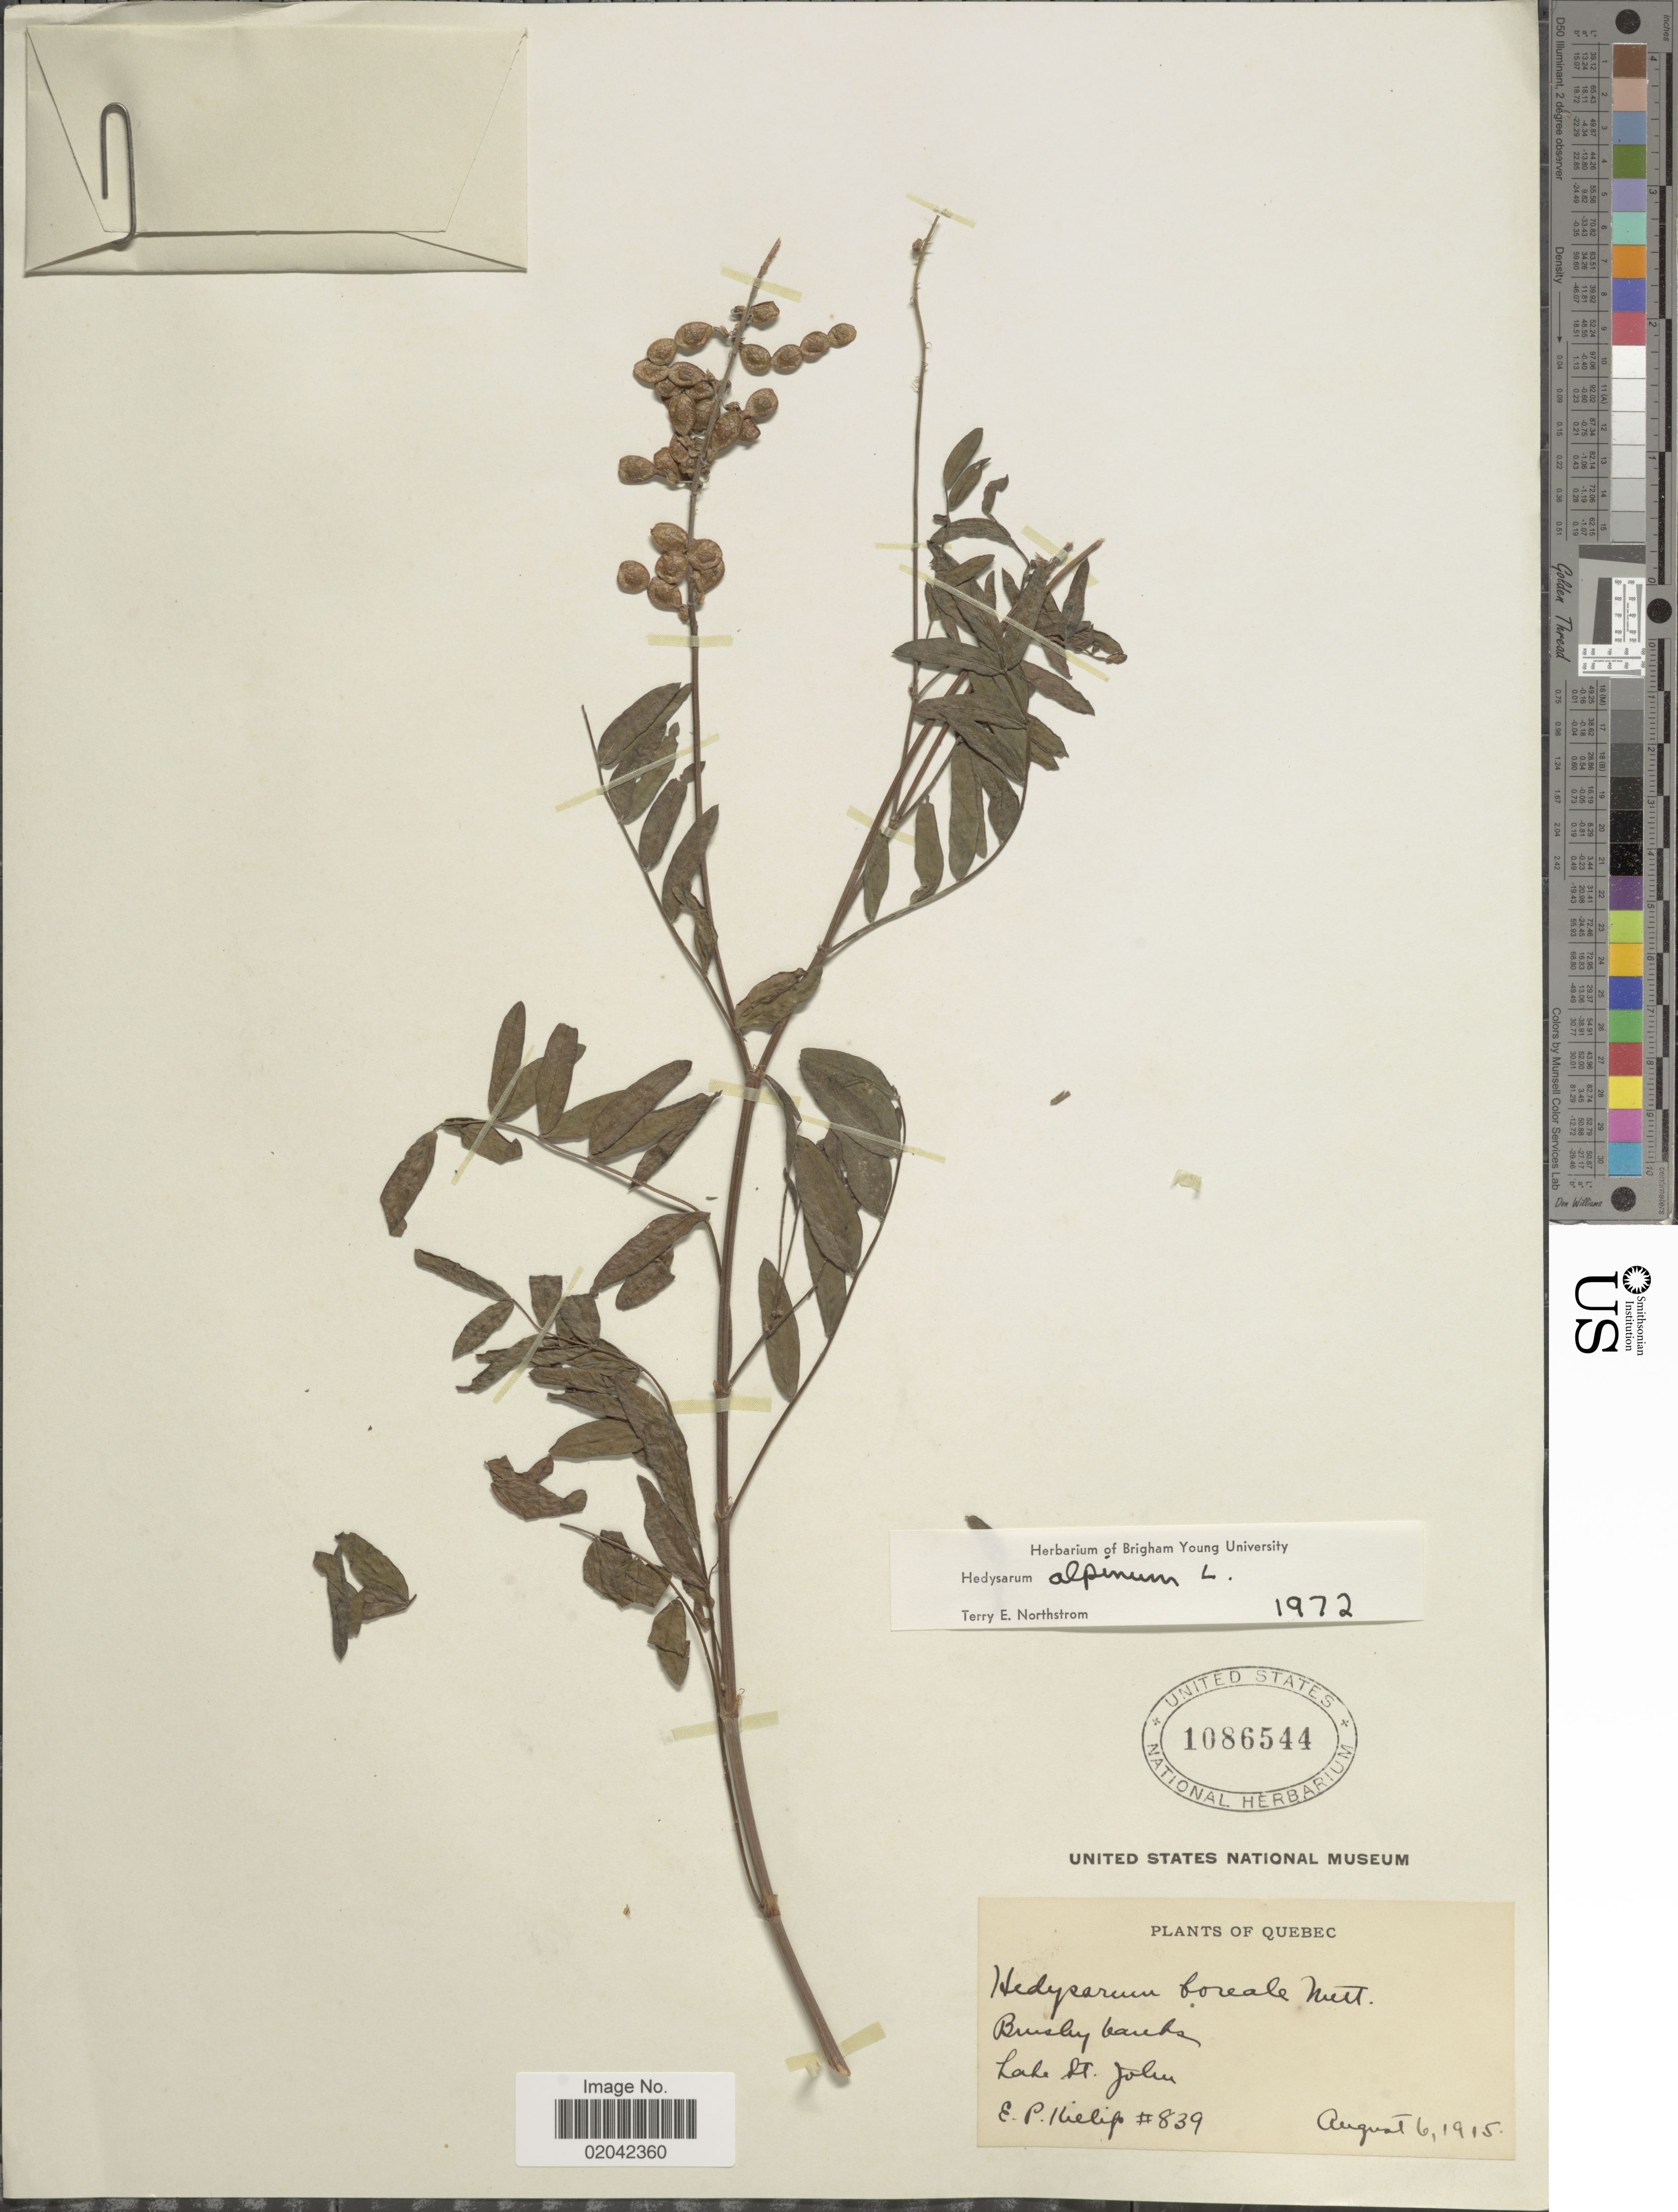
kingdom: Plantae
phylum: Tracheophyta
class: Magnoliopsida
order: Fabales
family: Fabaceae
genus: Hedysarum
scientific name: Hedysarum alpinum var. americanum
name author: Michx. ex Pursh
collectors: E. P. Killip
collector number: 839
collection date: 1915-08-06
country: Canada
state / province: Quebec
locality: Lake St. John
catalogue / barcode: US 1086544